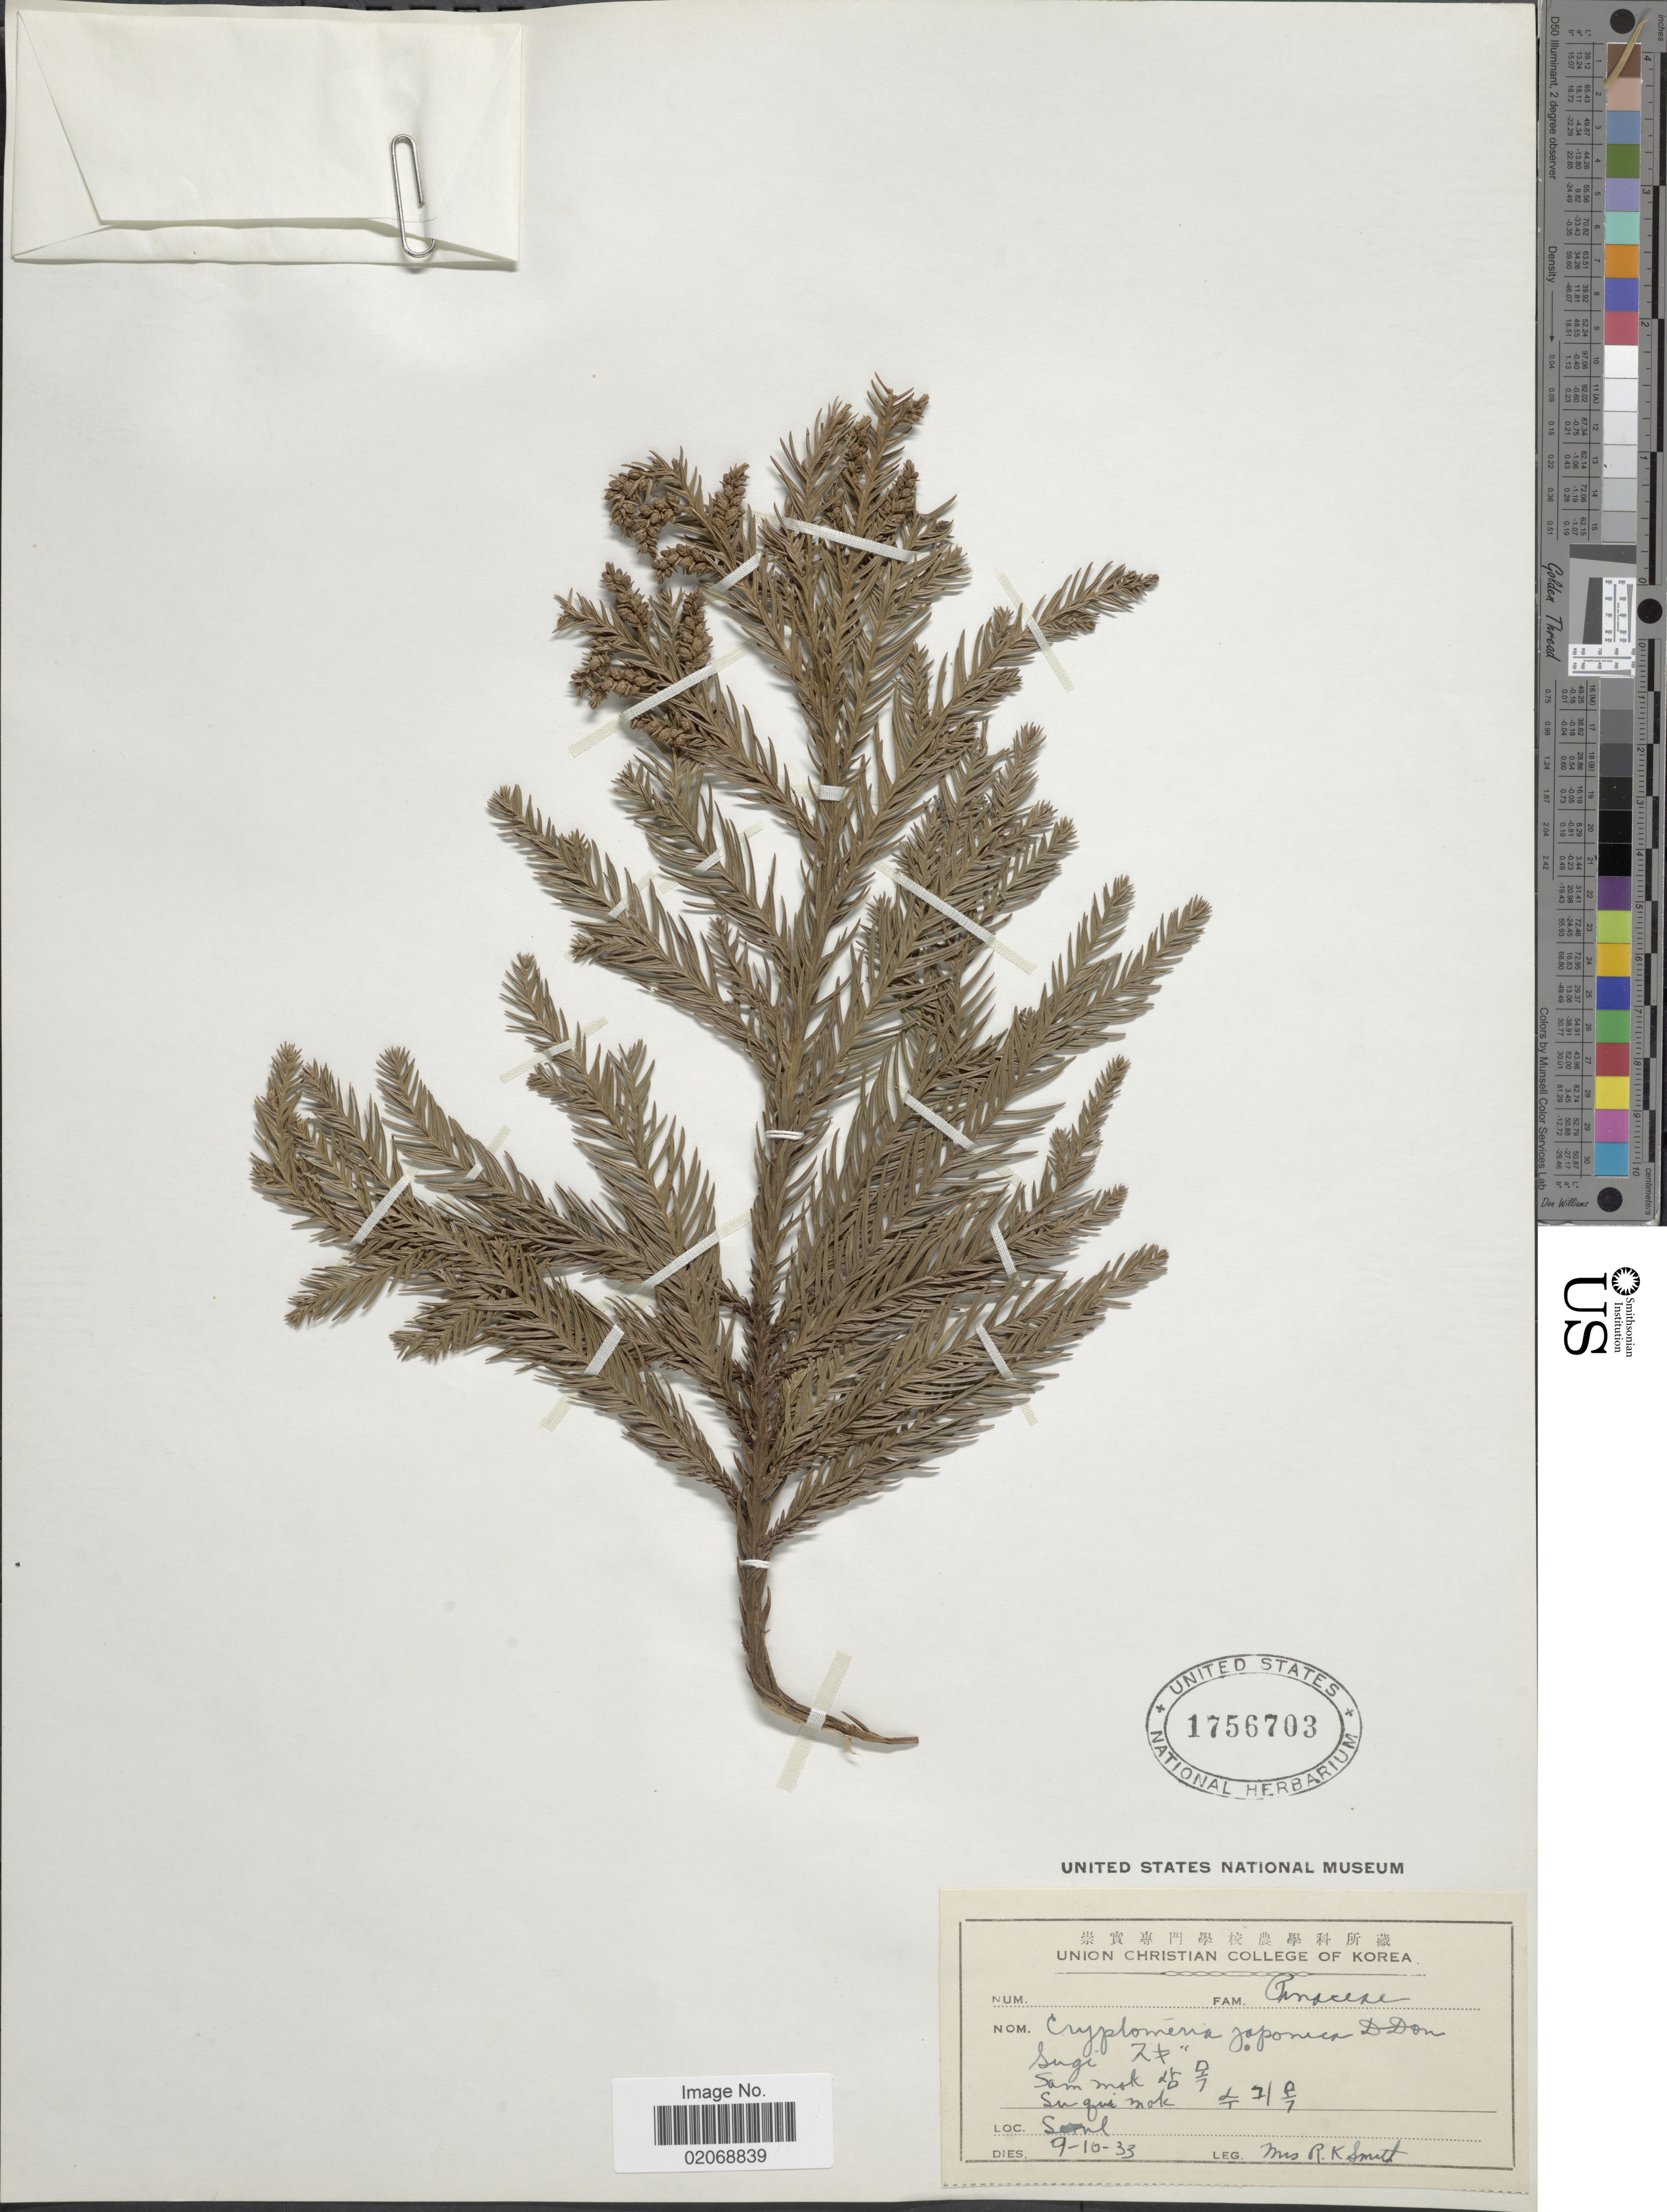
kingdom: Plantae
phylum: Tracheophyta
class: Pinopsida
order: Pinales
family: Cupressaceae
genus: Cryptomeria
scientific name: Cryptomeria japonica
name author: (Thunb. ex L. f.) D. Don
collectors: Mrs. R. K. Smith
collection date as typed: Transcribed d/m/y: 9/10/33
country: South Korea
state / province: Seoul Special City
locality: Sugi, Sam Mok, Su Gui Mok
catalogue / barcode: US 1756703